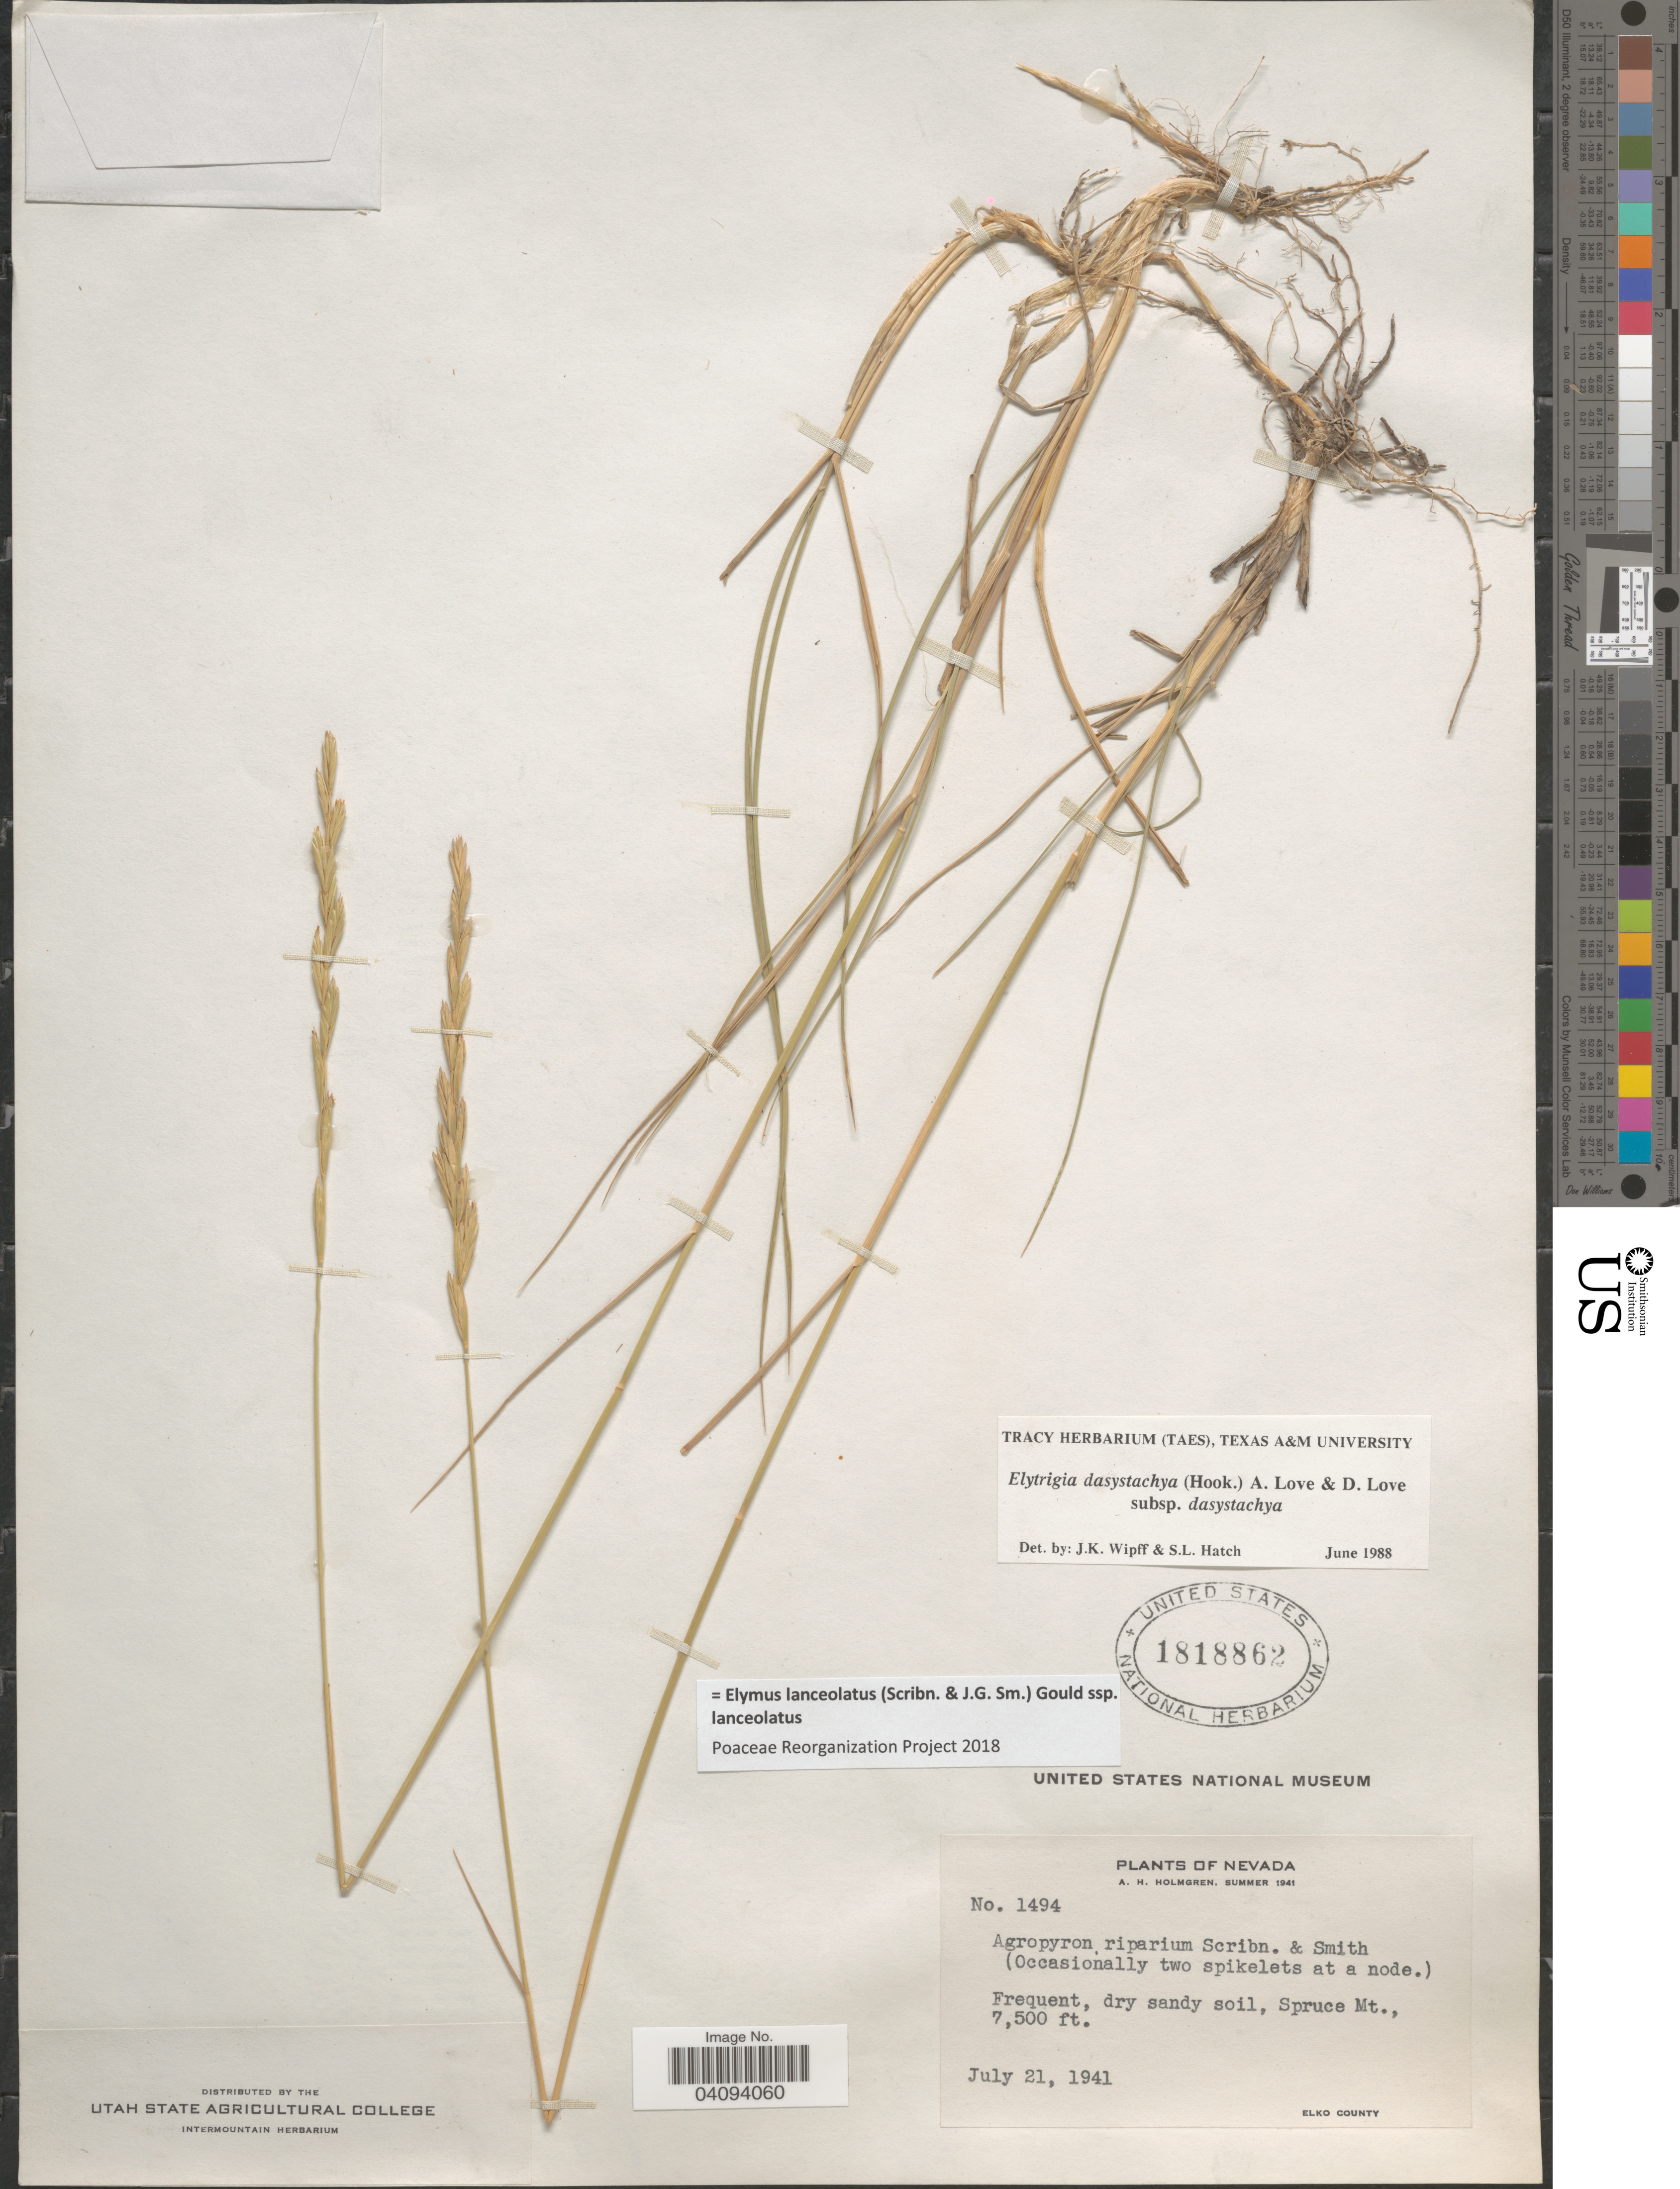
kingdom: Plantae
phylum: Tracheophyta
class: Liliopsida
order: Poales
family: Poaceae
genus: Elymus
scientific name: Elymus lanceolatus subsp. lanceolatus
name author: (Scribn. & J.G. Sm.) Gould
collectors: A. H. Holmgren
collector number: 1494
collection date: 1941-07-21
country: United States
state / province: Nevada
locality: Spruce Mt. Elko County.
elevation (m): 2286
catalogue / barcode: US 1818862